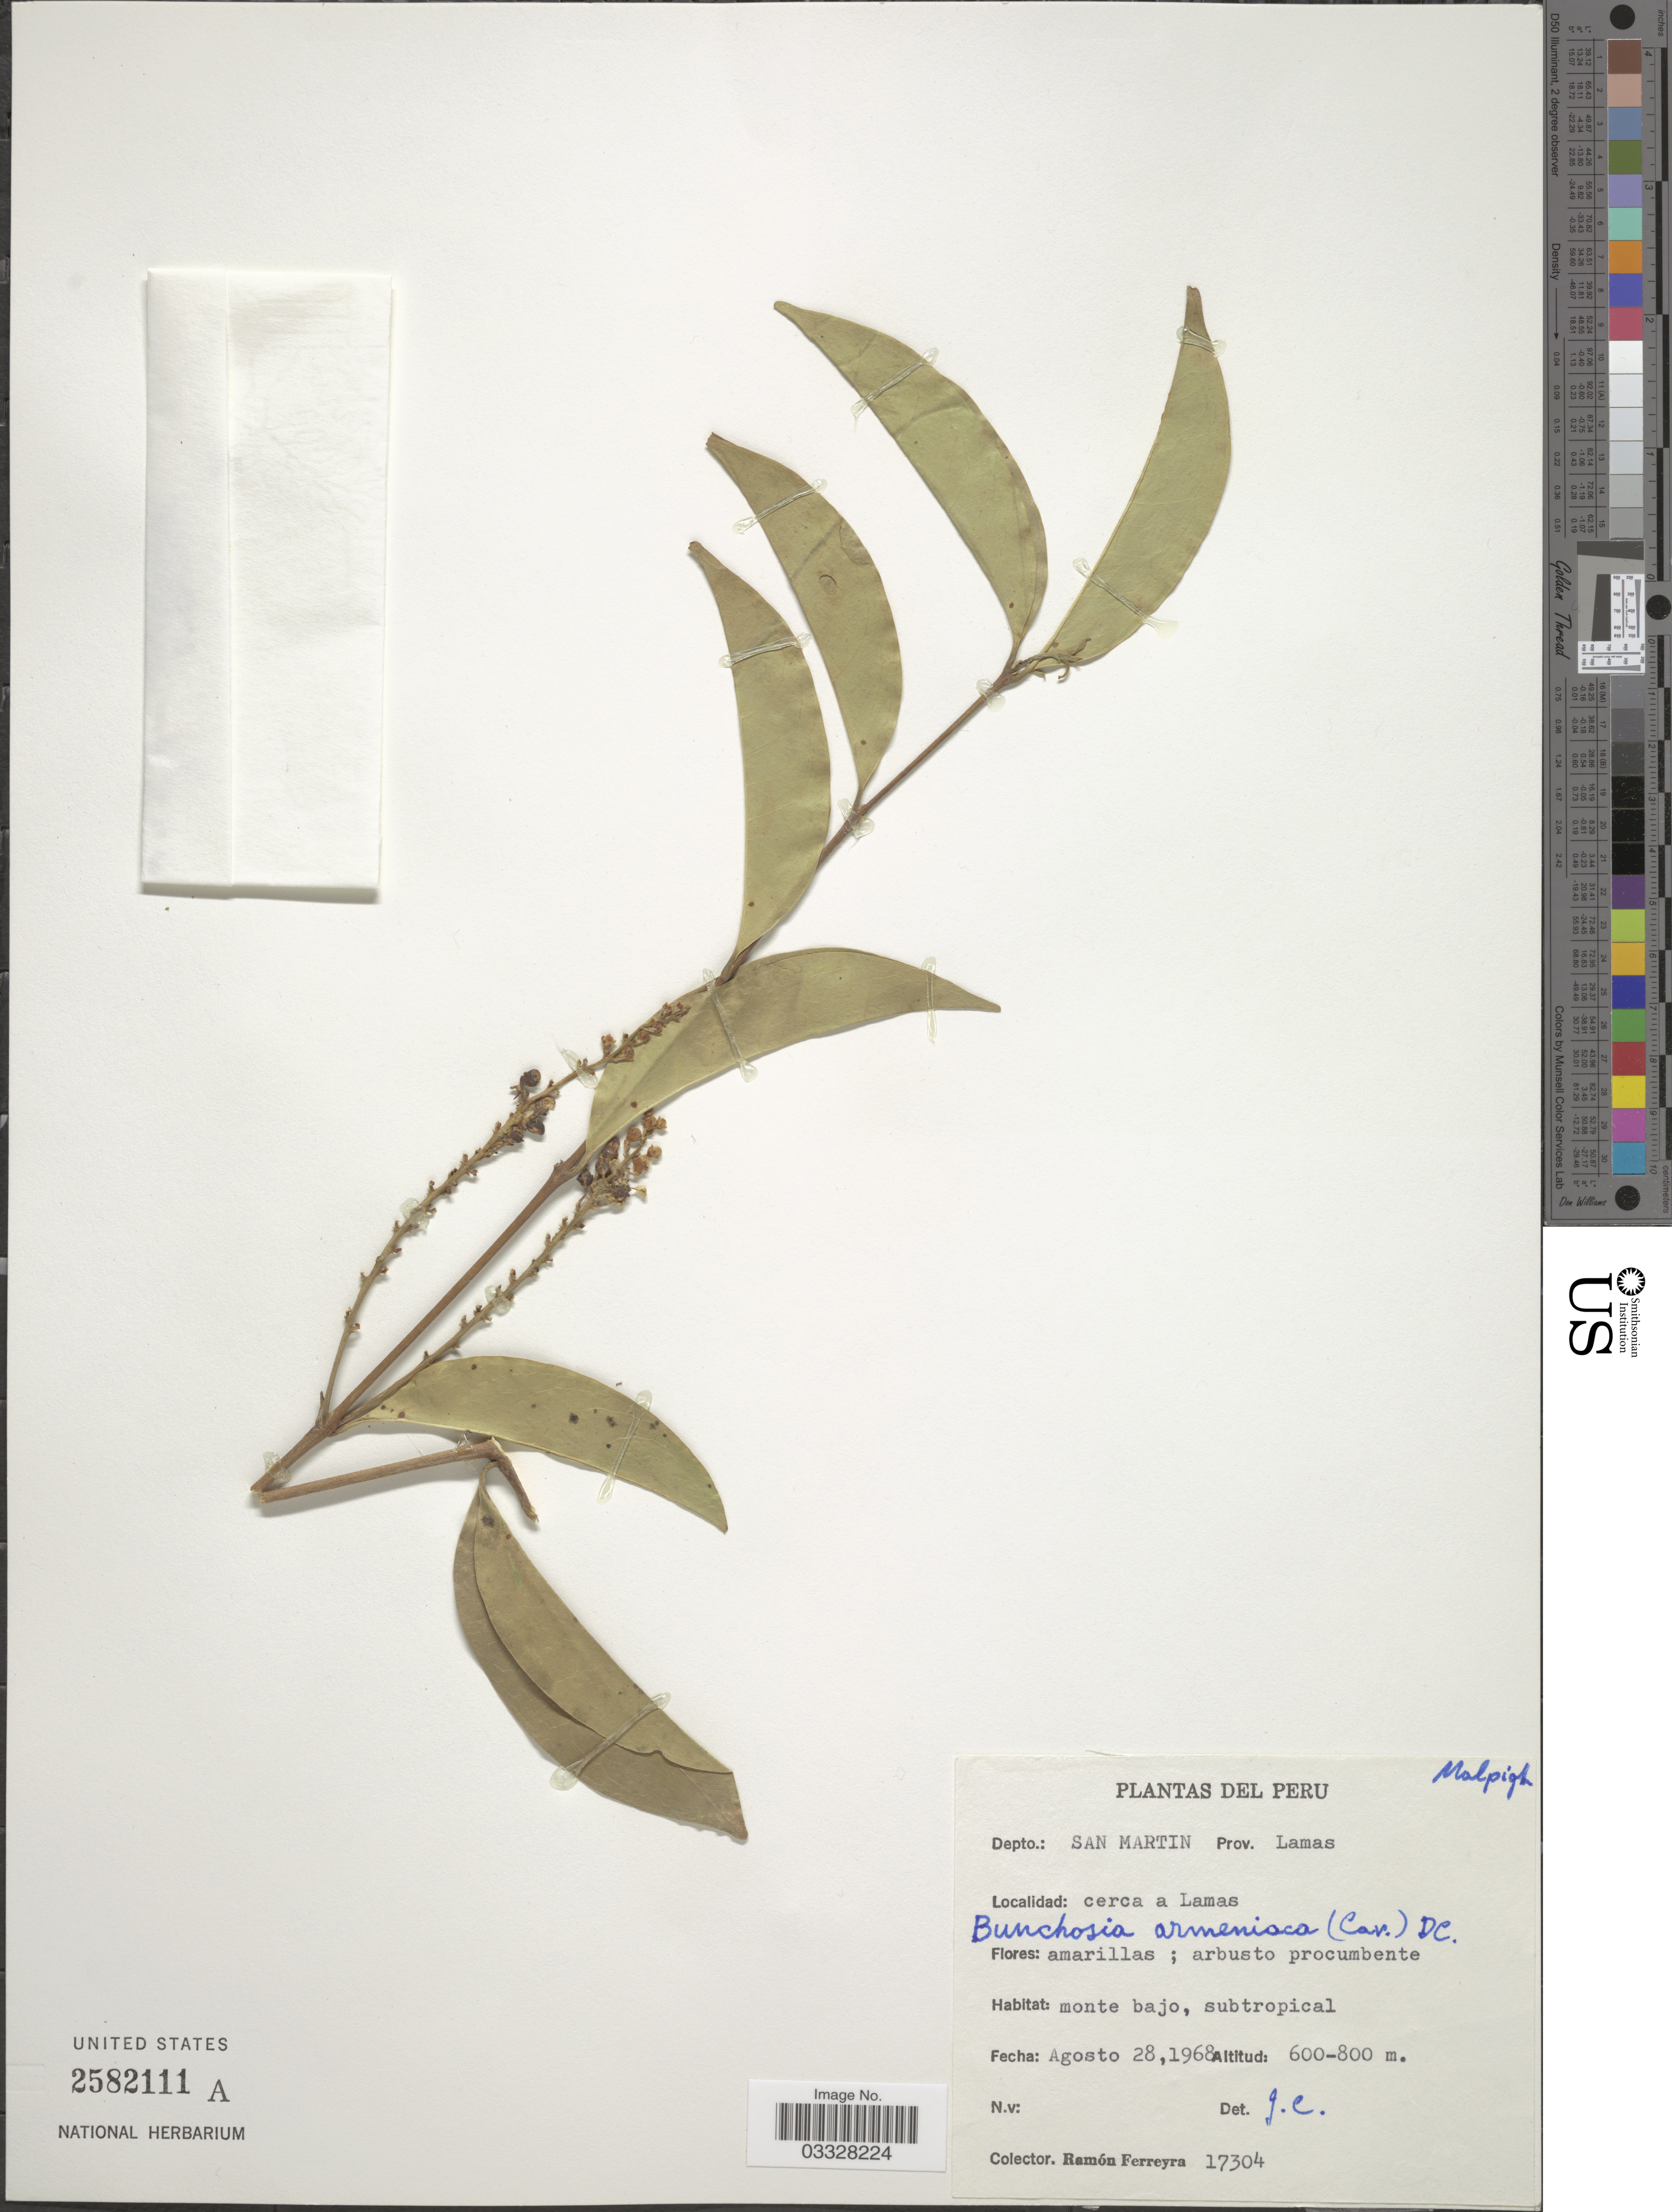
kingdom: Plantae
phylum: Tracheophyta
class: Magnoliopsida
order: Malpighiales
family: Malpighiaceae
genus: Bunchosia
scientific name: Bunchosia armeniaca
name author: (Cav.) DC.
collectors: R. A. Ferreyra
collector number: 17304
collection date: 1968-08-28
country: Peru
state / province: San Martín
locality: Depto.: San Martin. Prov. Lamas. Cerca a Lamas.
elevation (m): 600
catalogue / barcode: US 2582111A